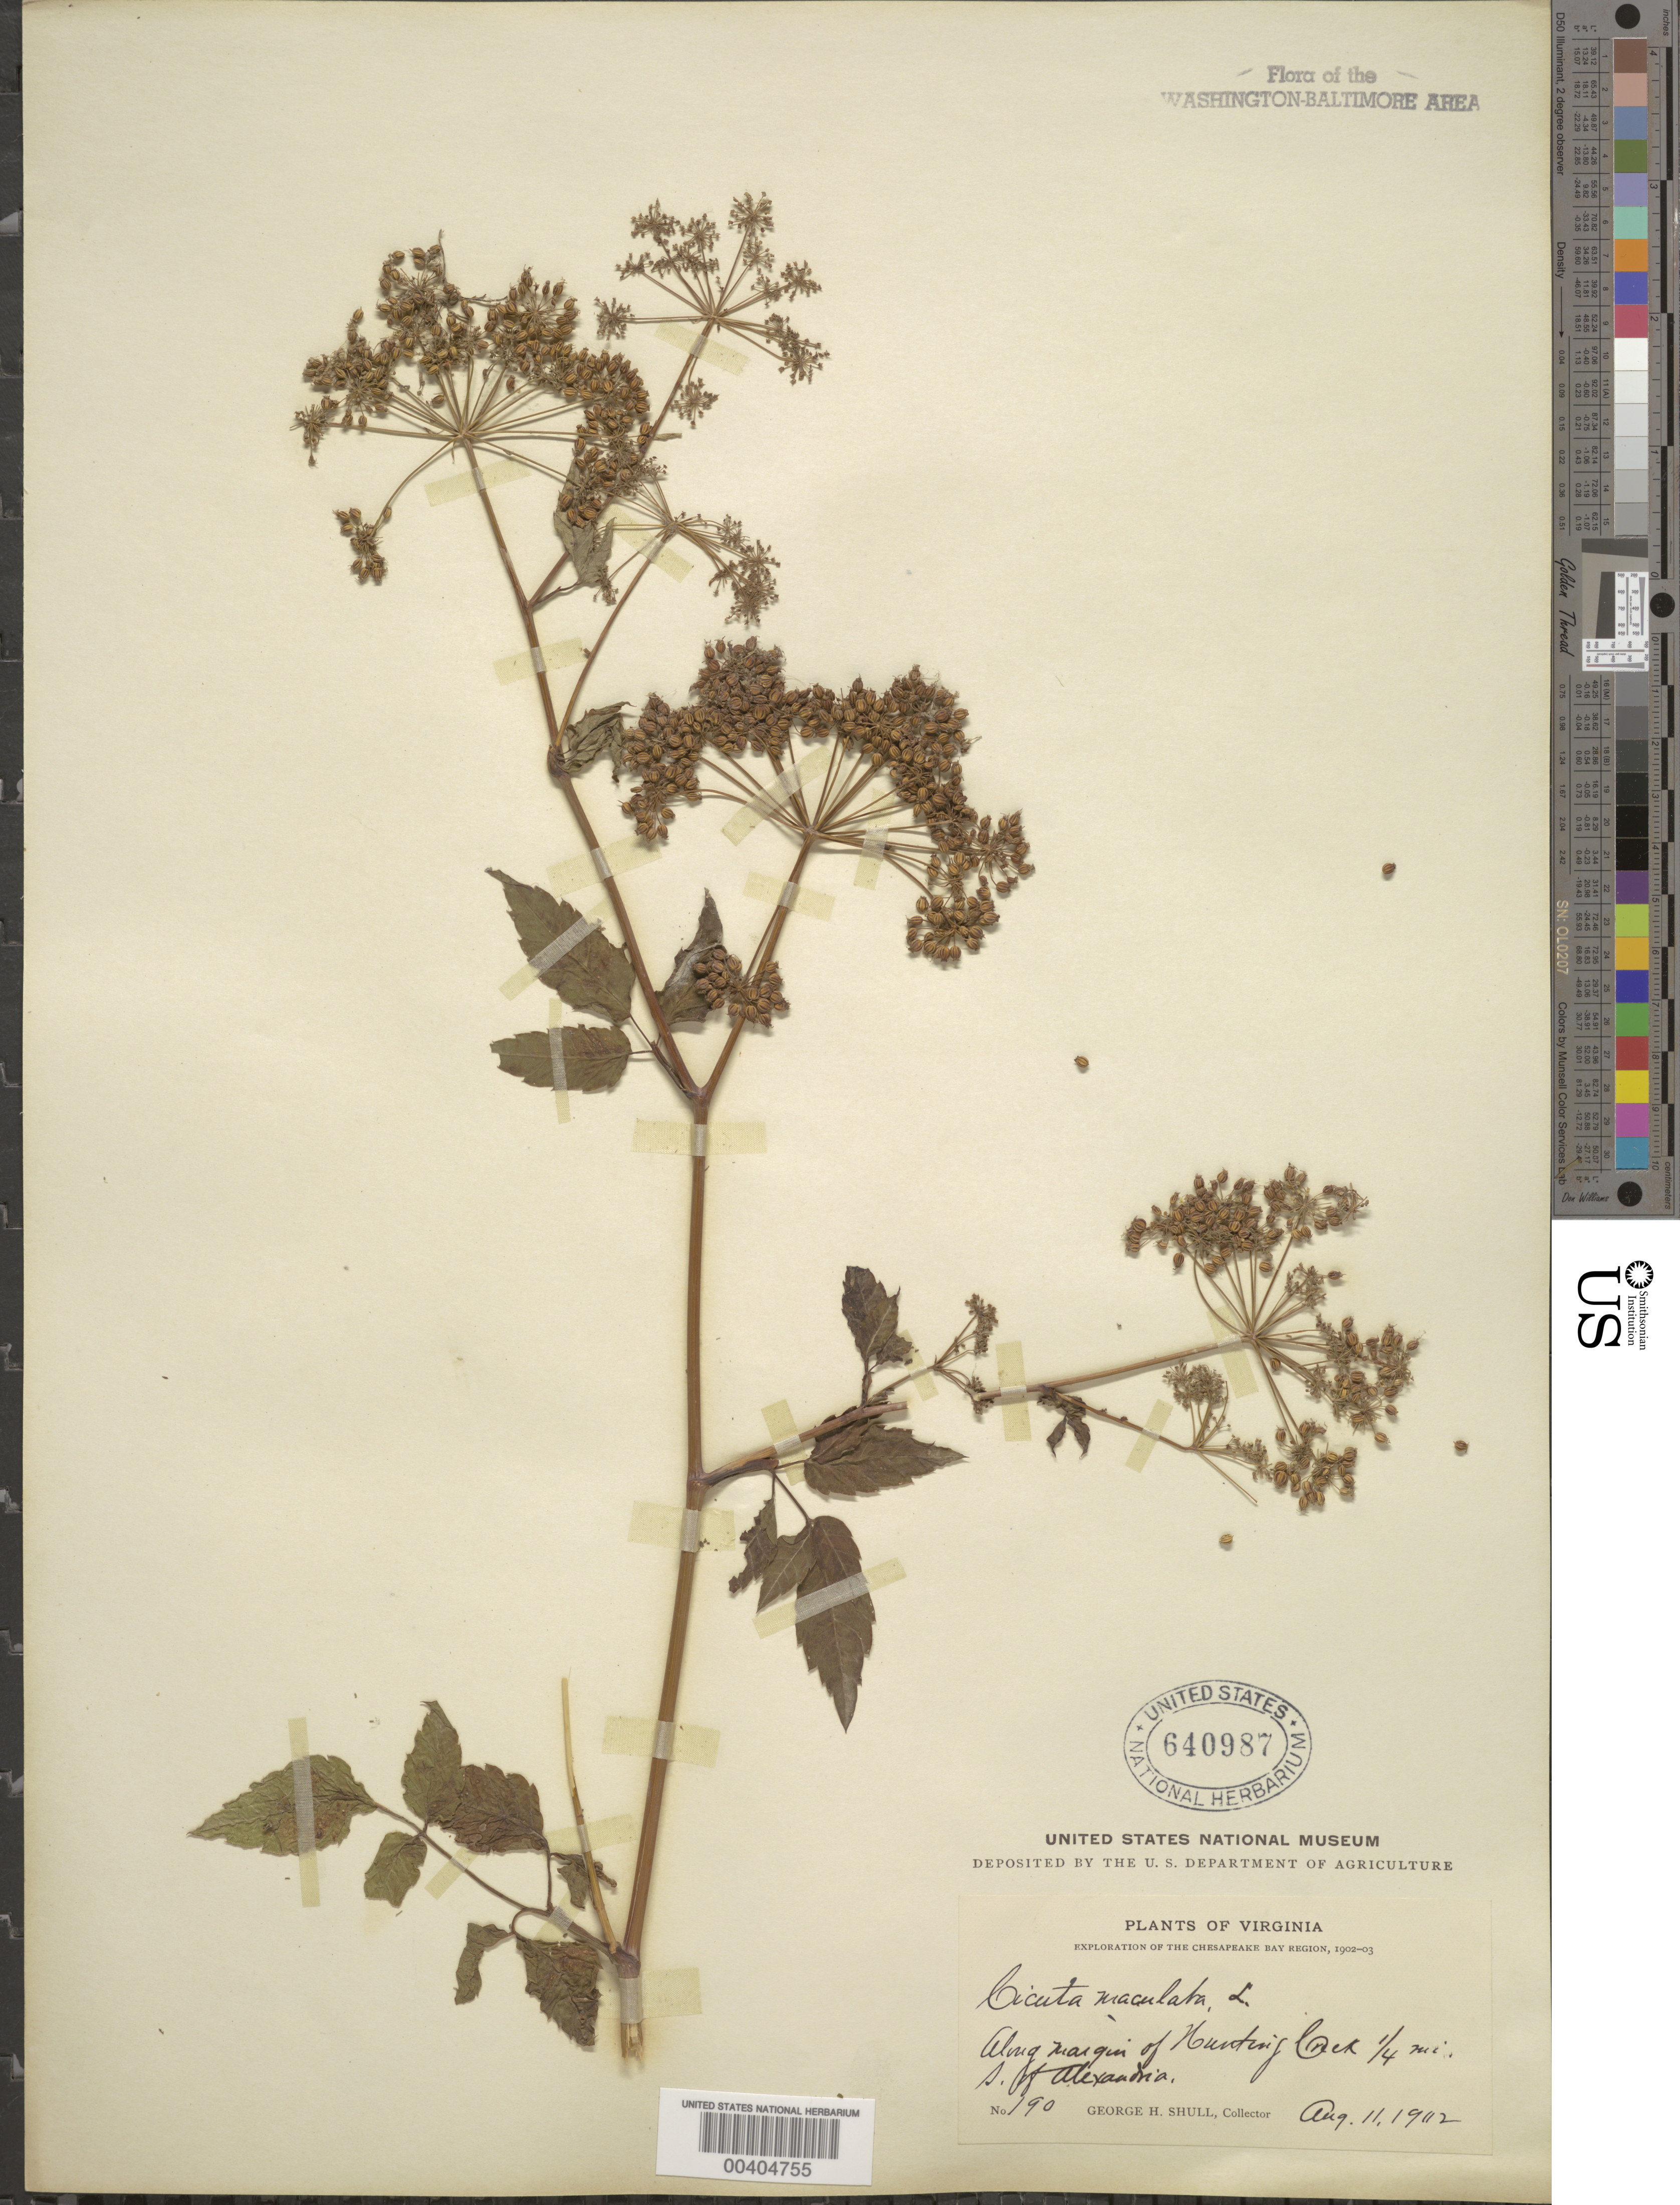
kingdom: Plantae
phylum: Tracheophyta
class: Magnoliopsida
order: Apiales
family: Apiaceae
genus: Cicuta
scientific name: Cicuta maculata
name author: L.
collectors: G. H. Shull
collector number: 190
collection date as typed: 11 Aug 1912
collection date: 1912-08-11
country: United States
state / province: Virginia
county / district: Fairfax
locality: Hunting Creek S of Alexandria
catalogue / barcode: US 640987